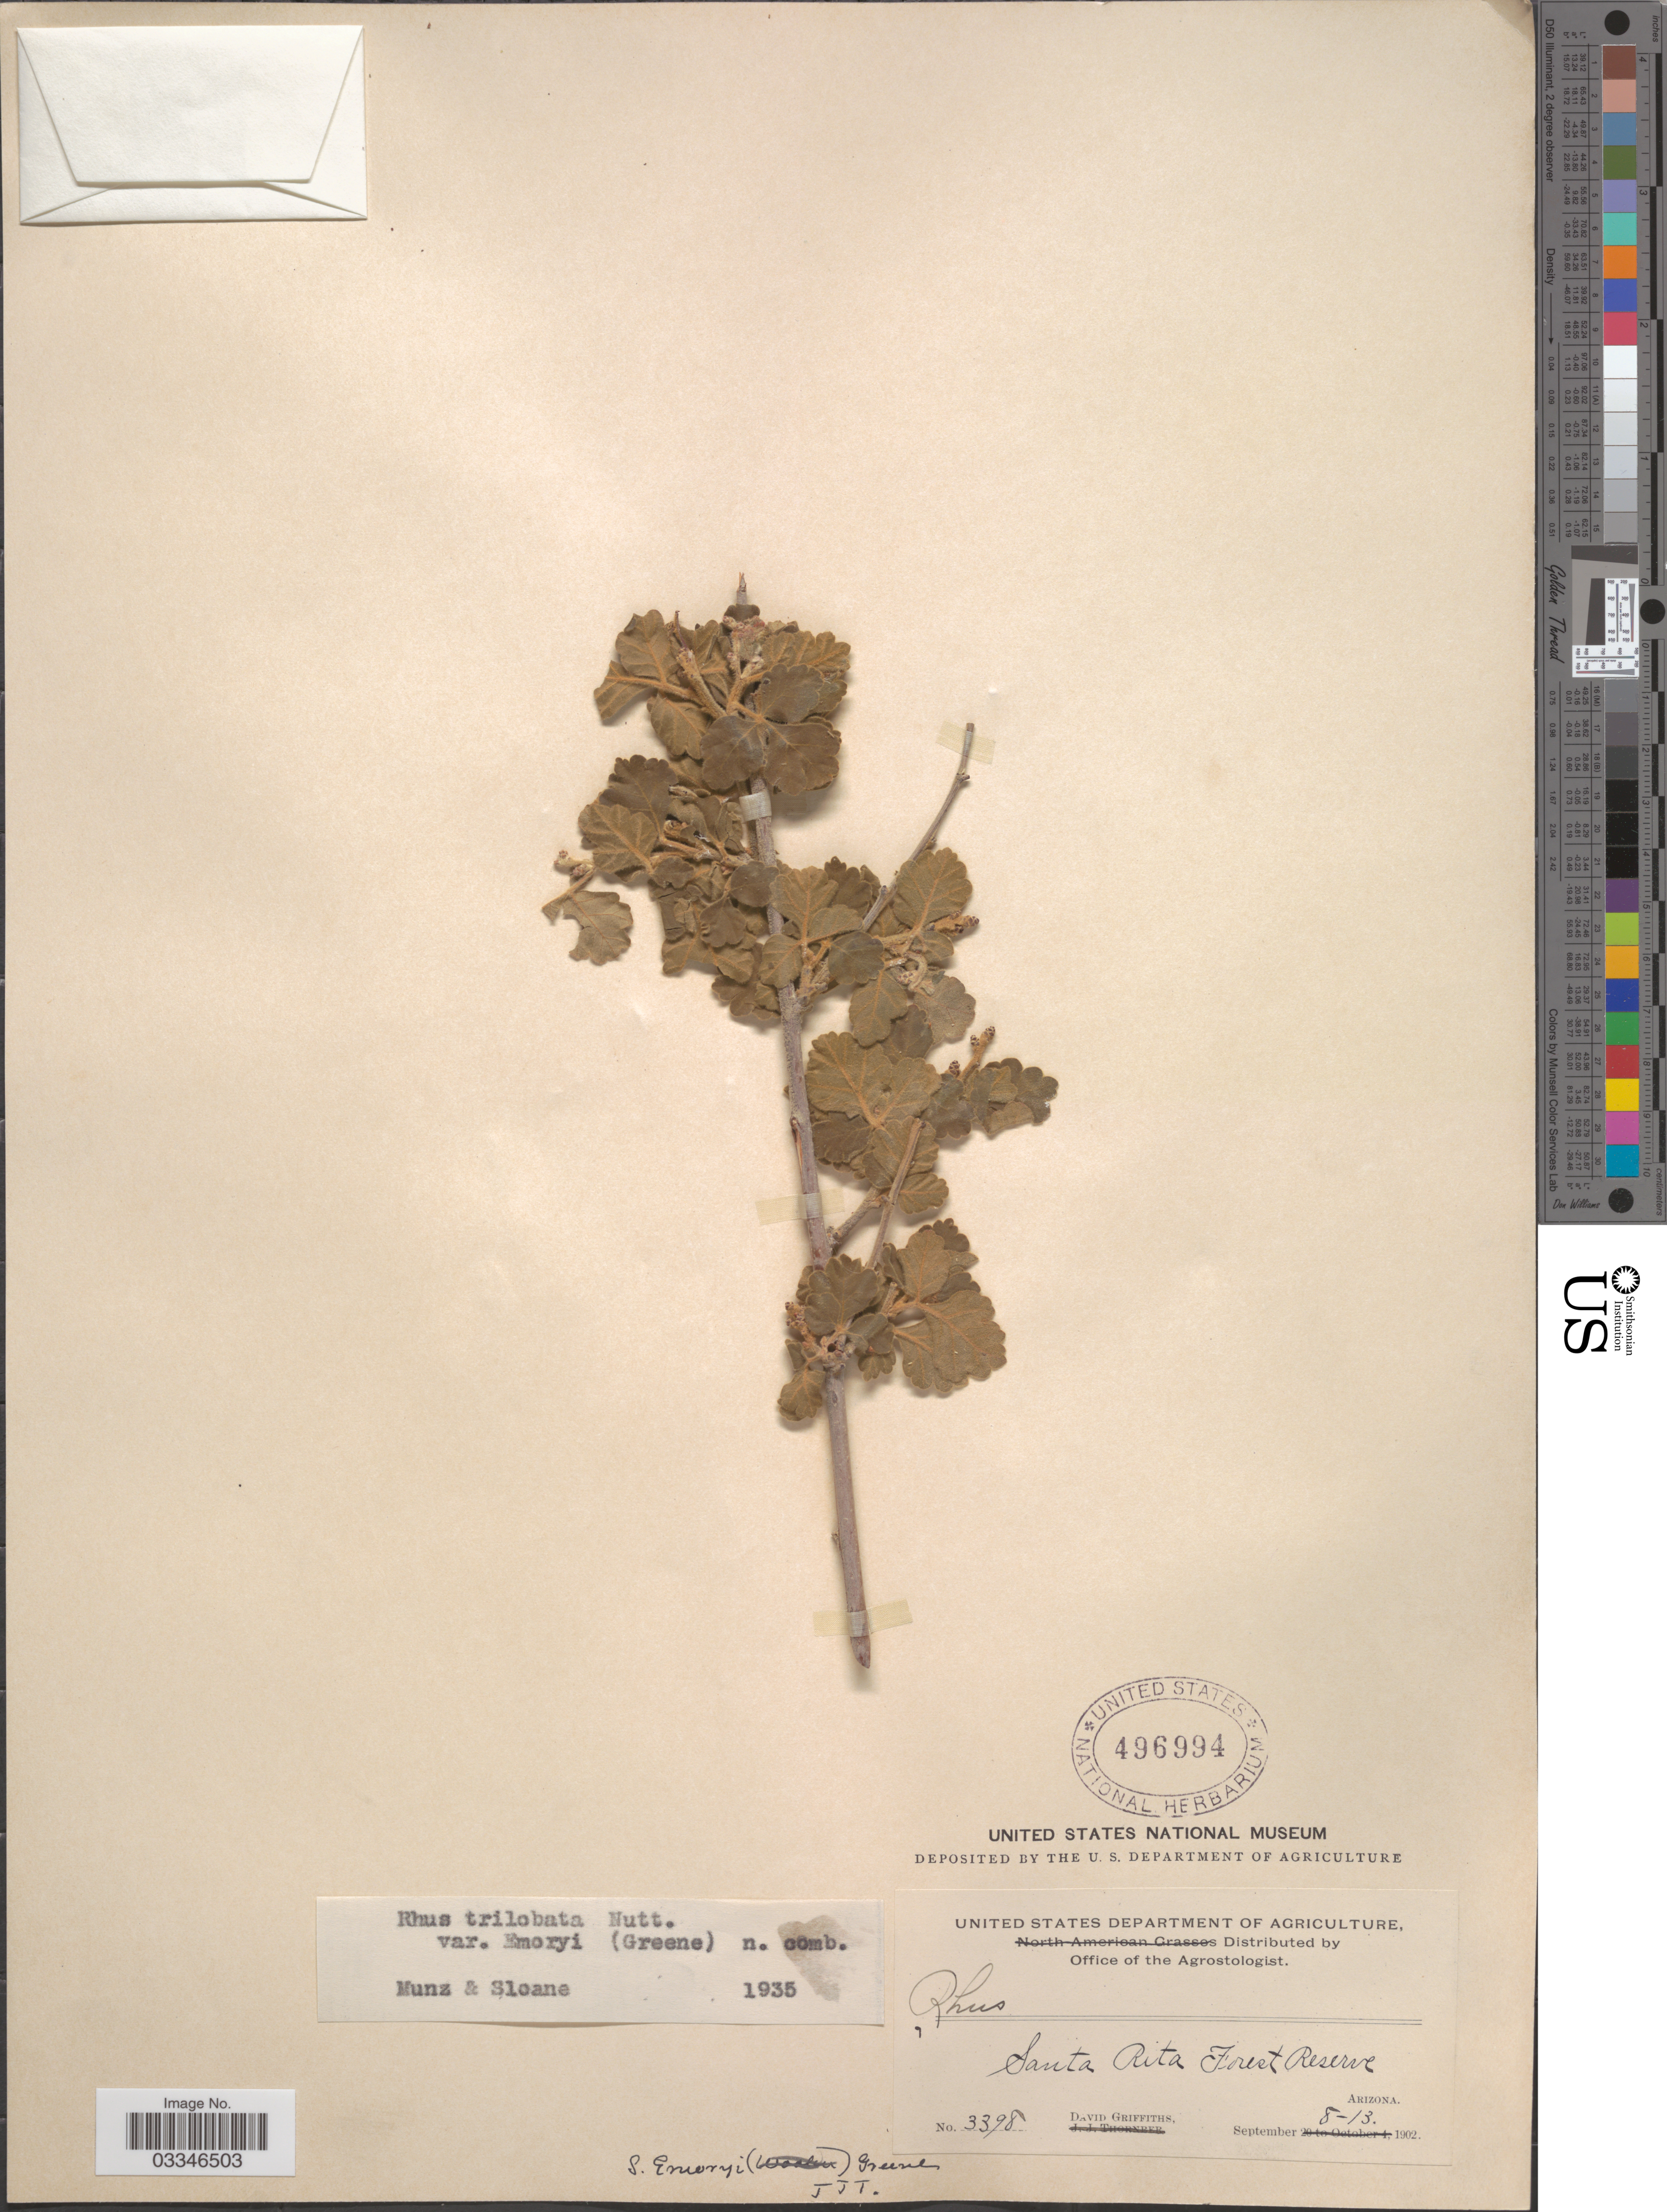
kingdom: Plantae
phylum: Tracheophyta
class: Magnoliopsida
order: Sapindales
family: Anacardiaceae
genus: Rhus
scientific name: Rhus trilobata var. pilosissima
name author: Engl.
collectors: D. Griffiths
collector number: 3398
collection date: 1902-09-08/1902-09-13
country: United States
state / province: Arizona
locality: Santa Rita Forest Reserve.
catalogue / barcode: US 496994